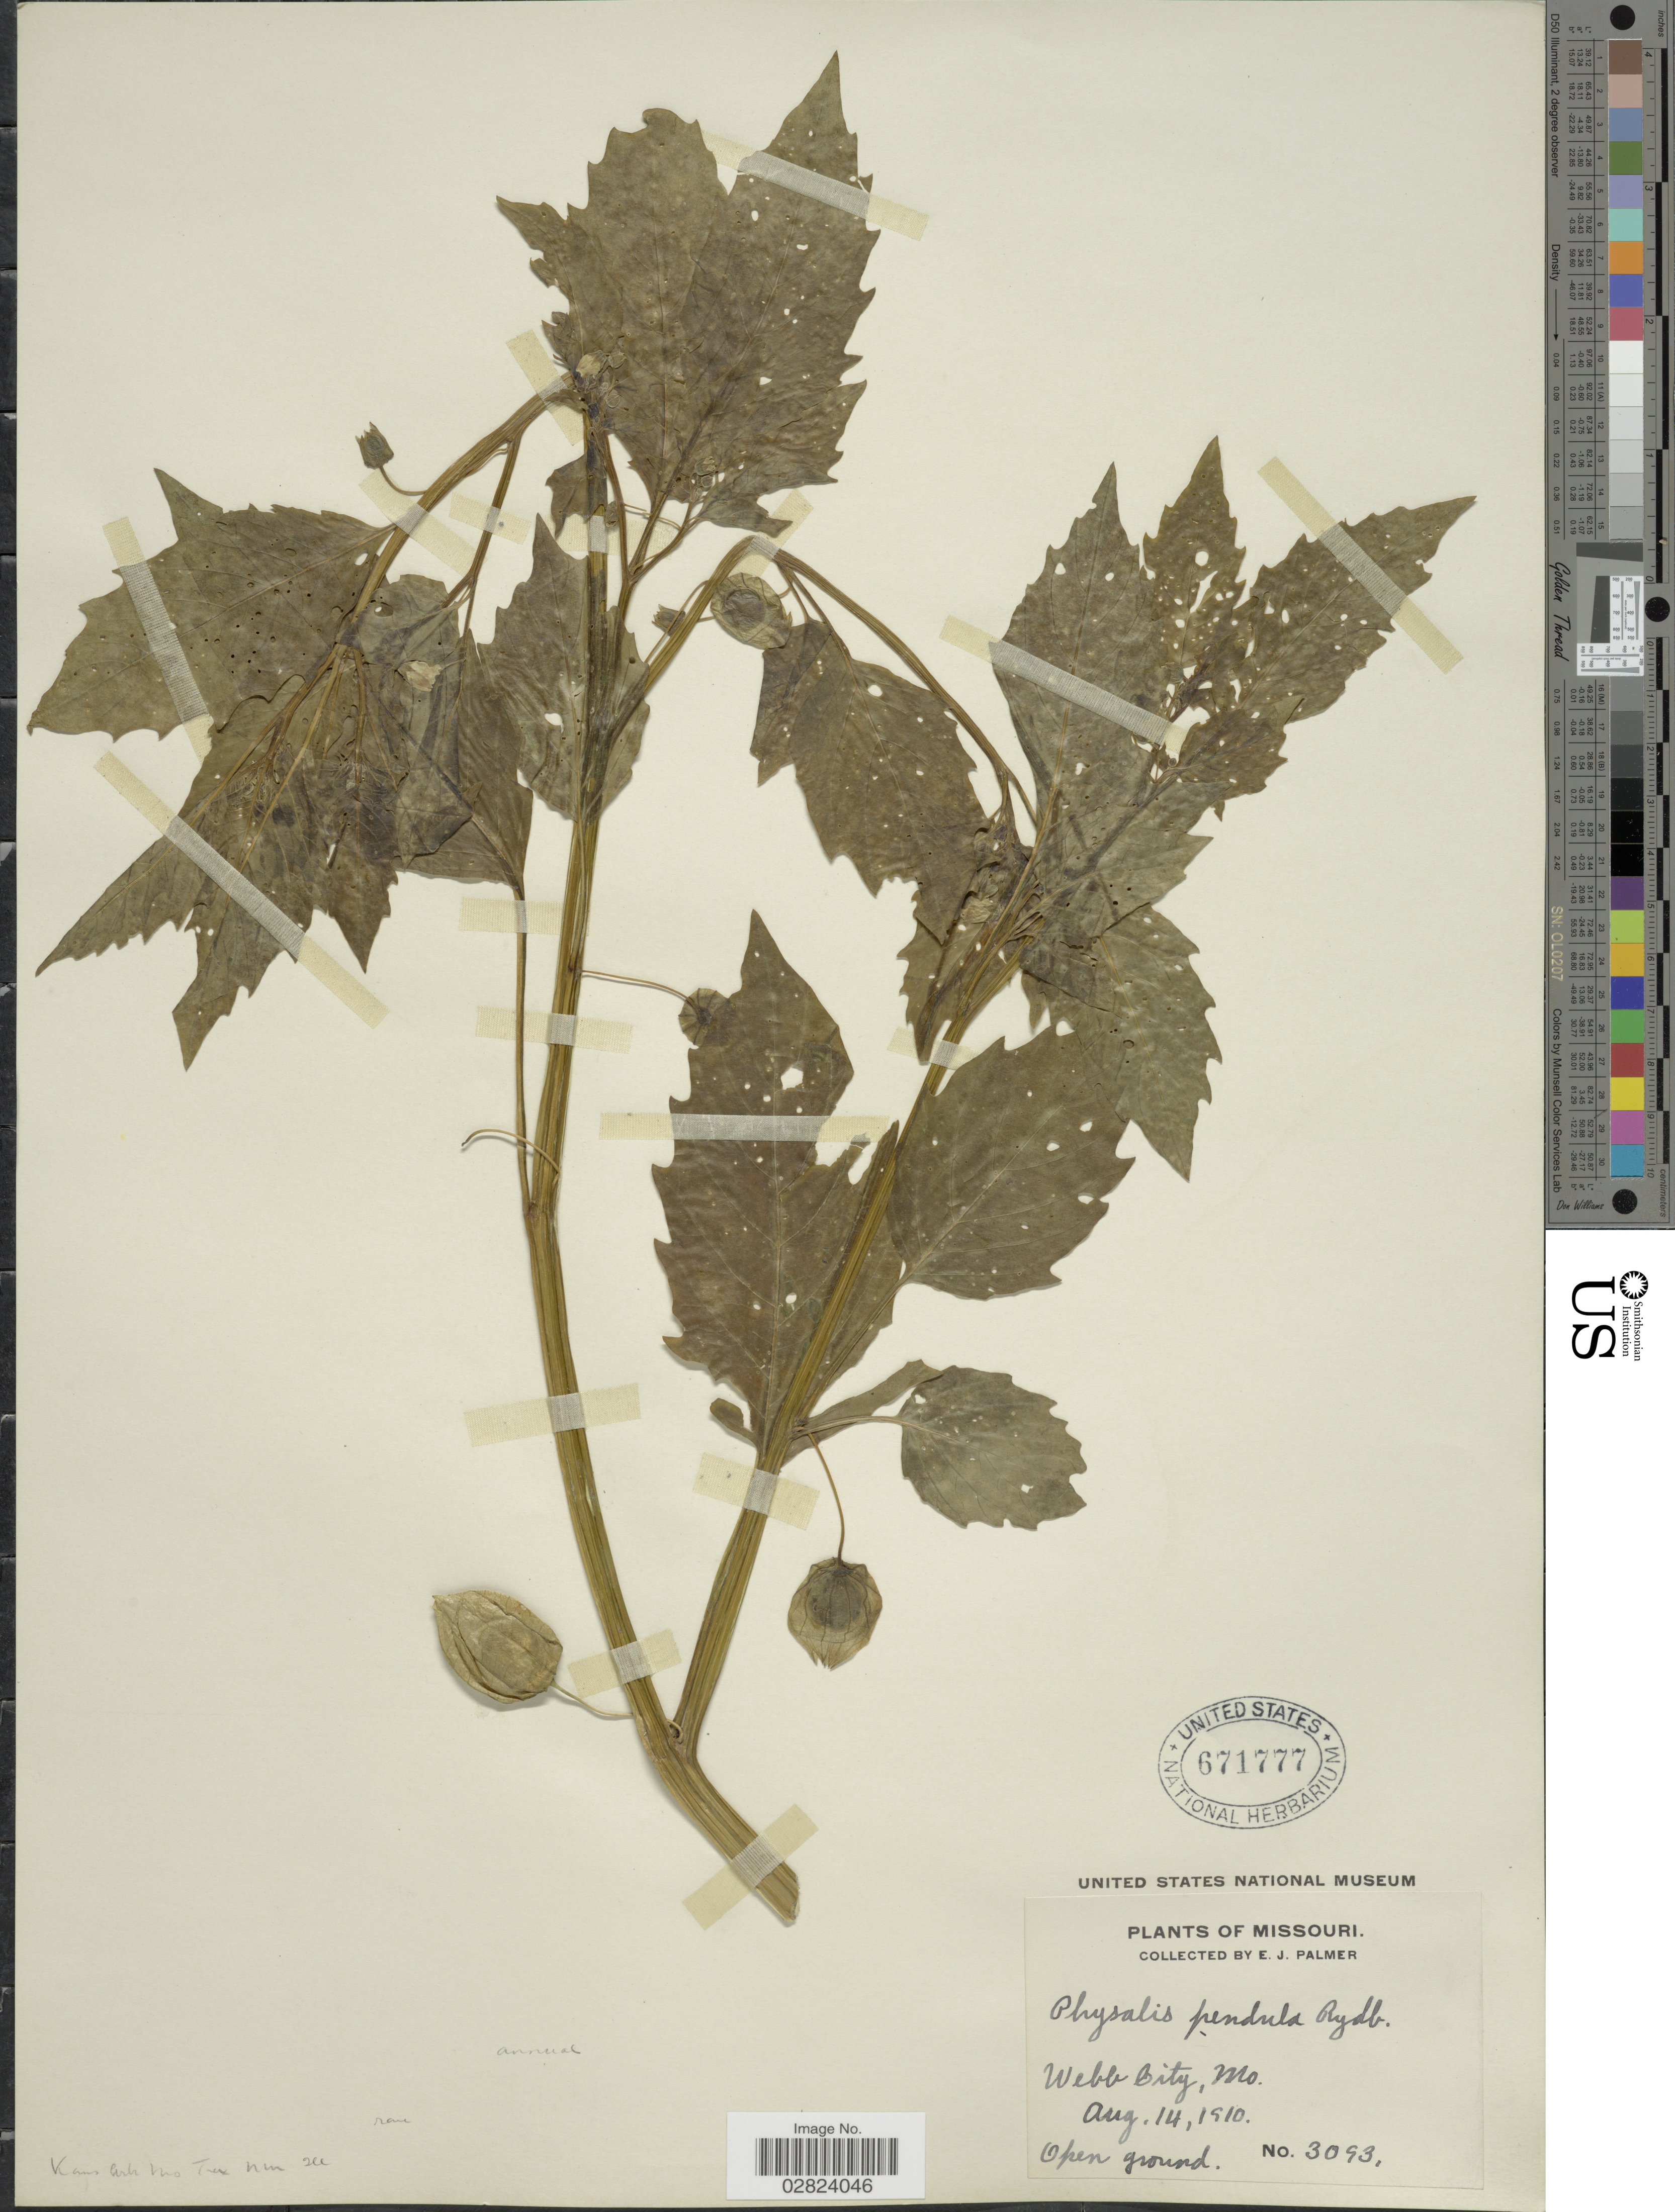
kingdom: Plantae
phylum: Tracheophyta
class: Magnoliopsida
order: Solanales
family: Solanaceae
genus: Physalis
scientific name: Physalis pendula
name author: Rydb.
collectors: E. J. Palmer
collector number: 3093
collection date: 1910-08-14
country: United States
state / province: Missouri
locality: Webb City.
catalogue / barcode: US 671777